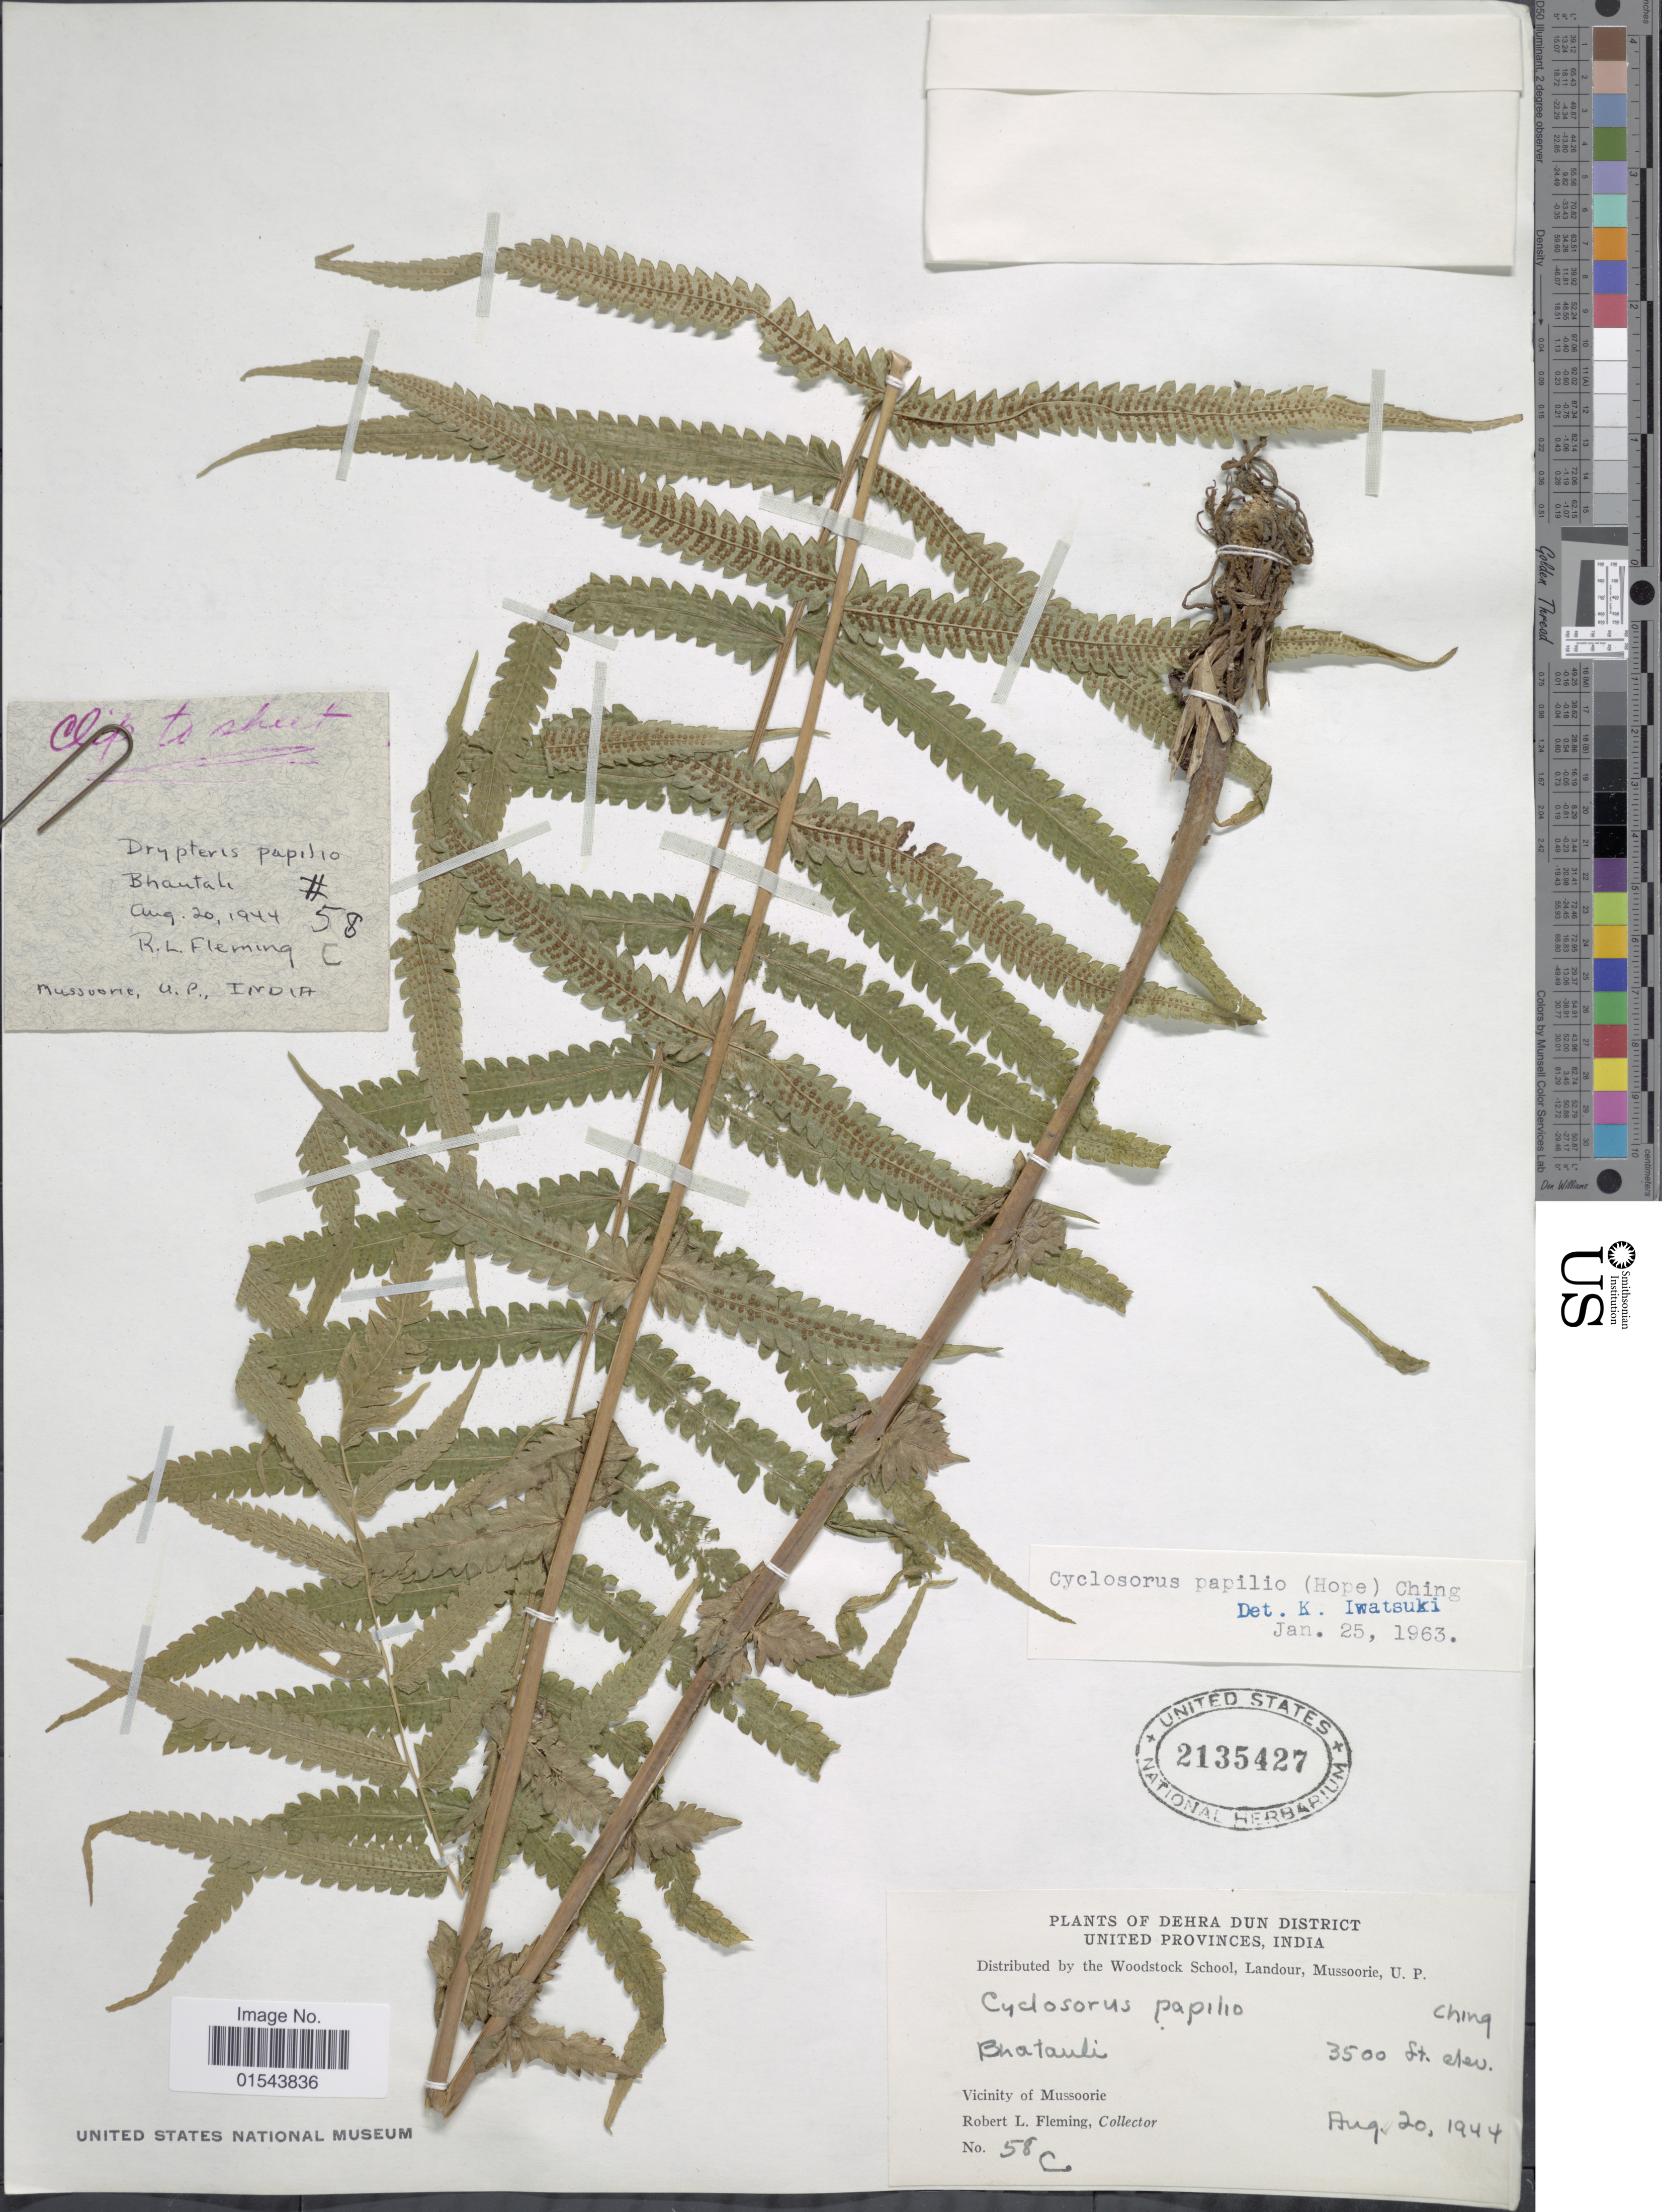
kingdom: Plantae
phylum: Tracheophyta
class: Polypodiopsida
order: Polypodiales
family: Thelypteridaceae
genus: Christella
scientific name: Christella papilio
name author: (C. Hope) Ching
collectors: R. Fleming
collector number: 58c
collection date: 1944-08-20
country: India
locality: Dehra Dun District, United Provinces. Vicinity of Mussoorie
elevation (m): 1067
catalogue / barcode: US 2135427